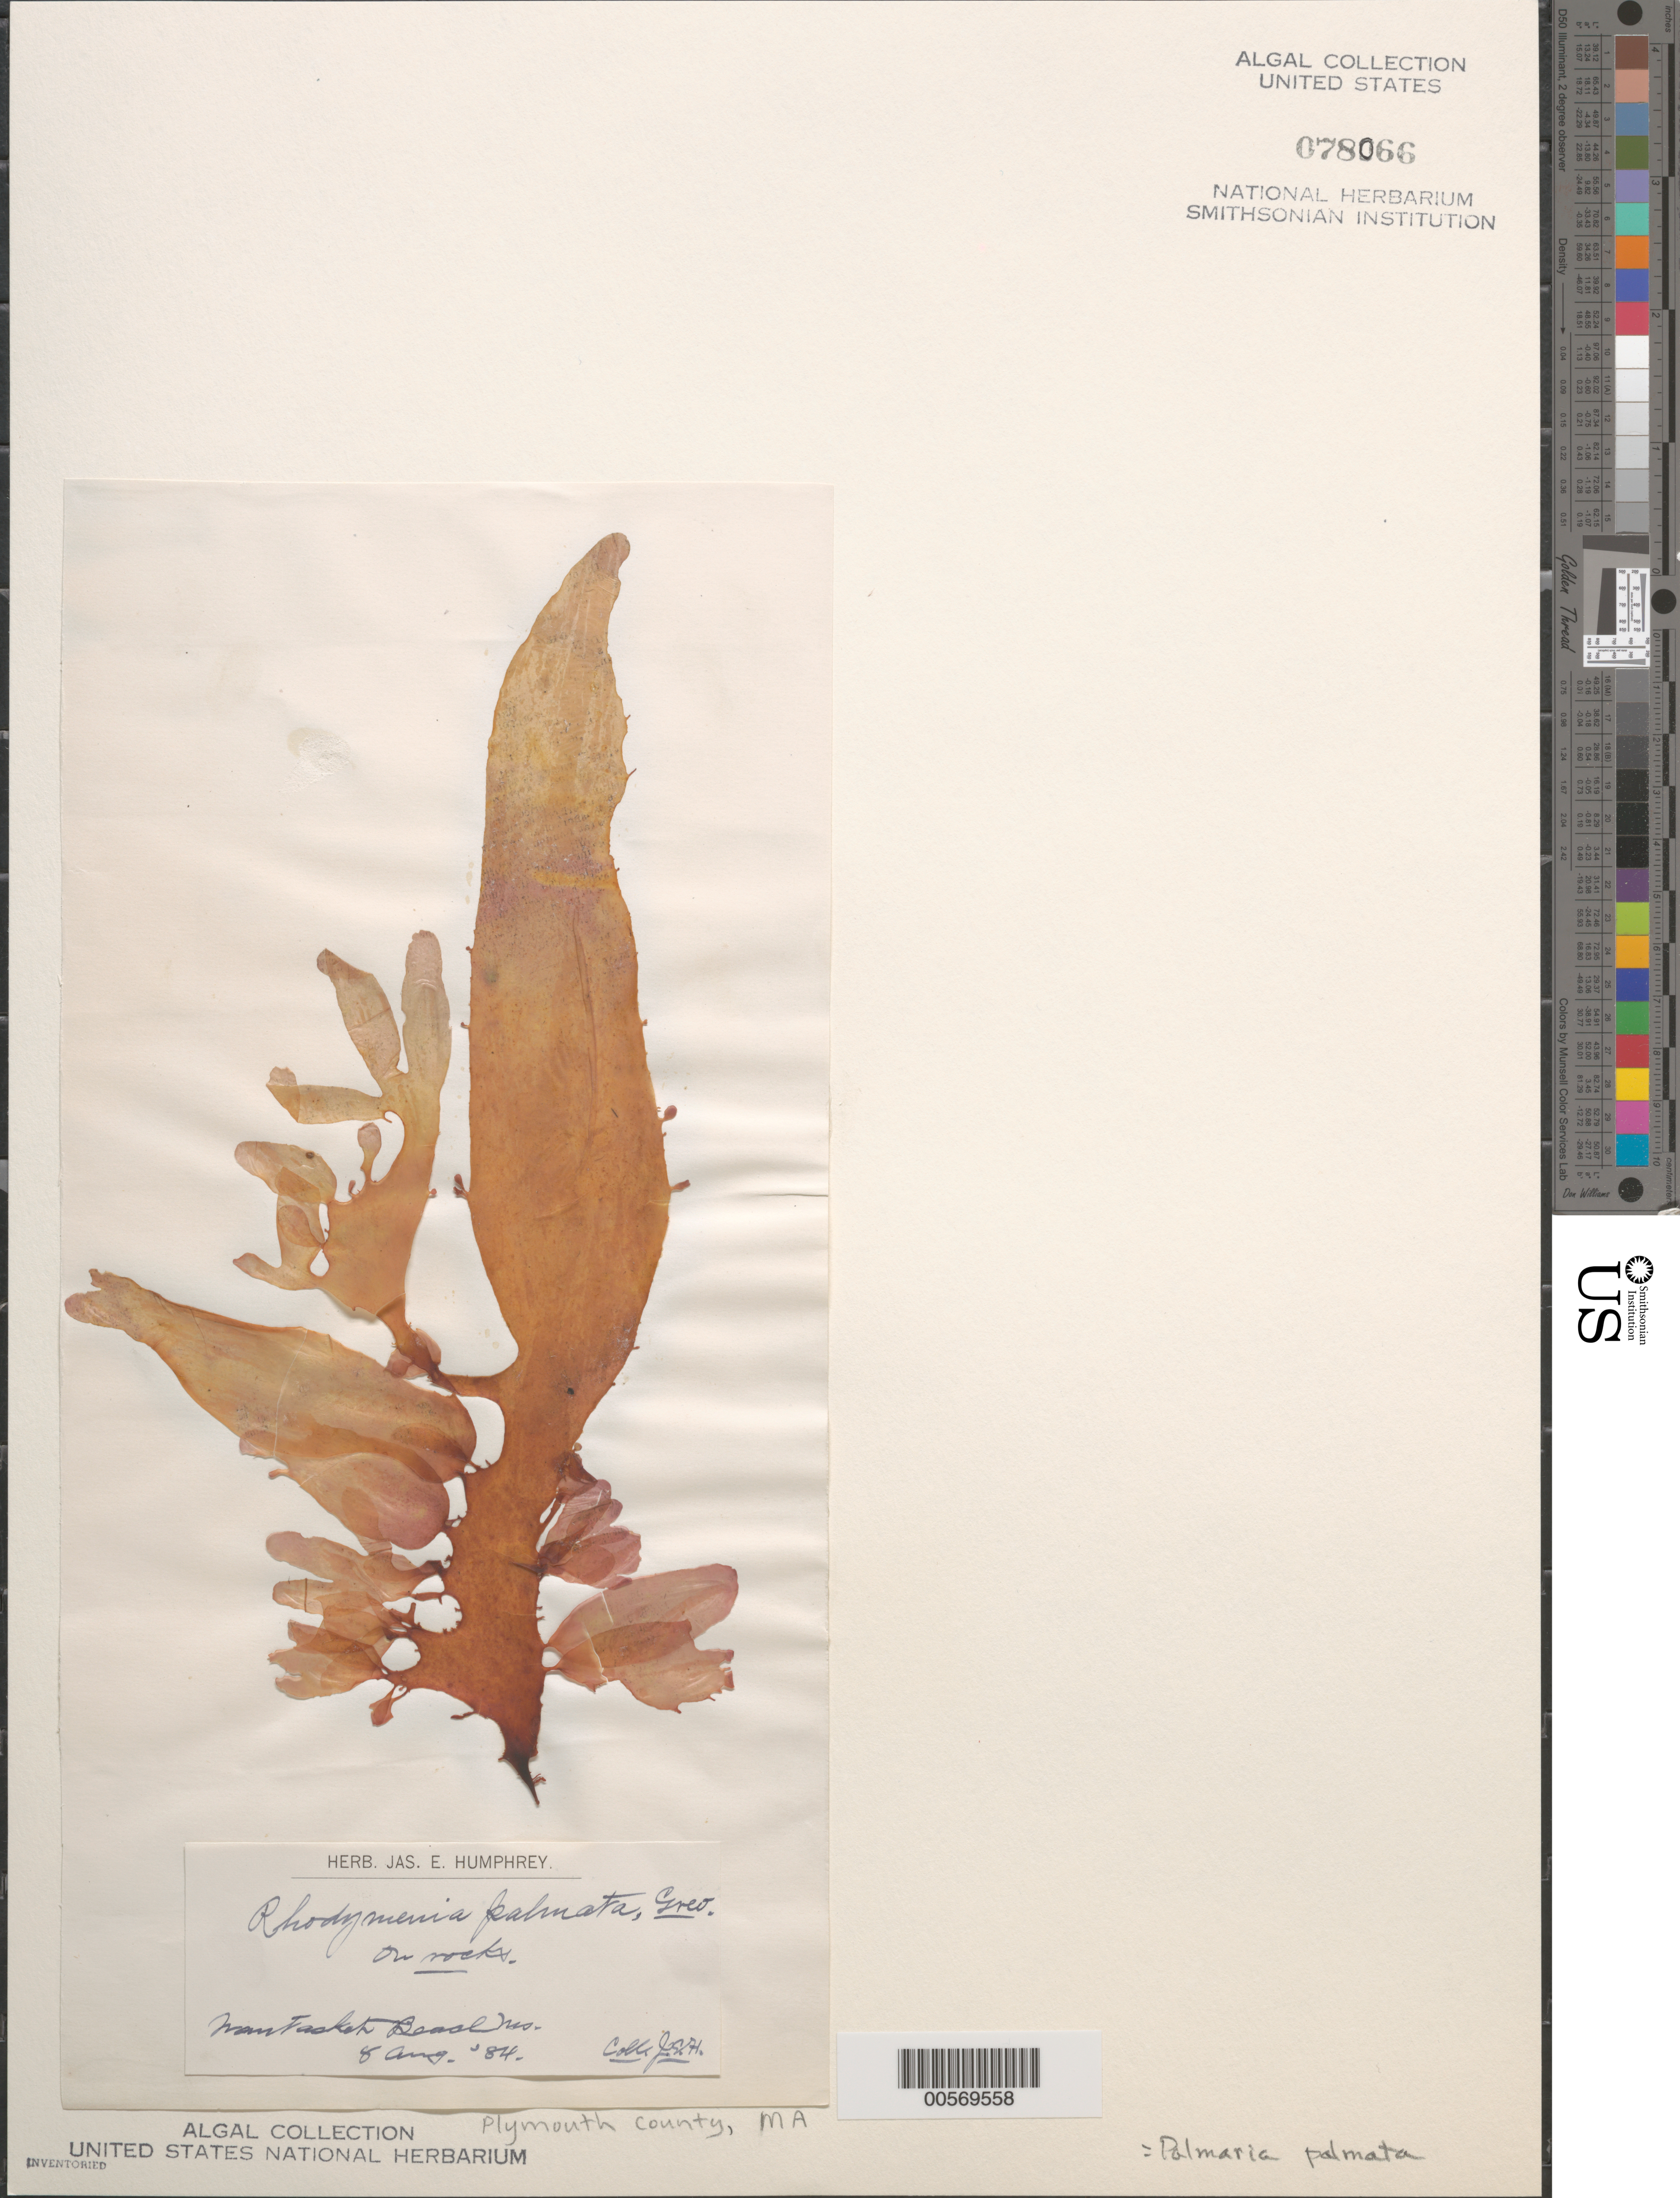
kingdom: Plantae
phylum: Rhodophyta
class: Florideophyceae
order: Palmariales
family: Palmariaceae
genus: Palmaria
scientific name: Palmaria palmata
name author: (L.) F. Weber & D. Mohr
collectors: J. Humphrey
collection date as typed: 08 Aug 1884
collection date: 1884-08-08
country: United States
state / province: Massachusetts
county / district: Plymouth County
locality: Nantasket Beach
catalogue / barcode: US 78066